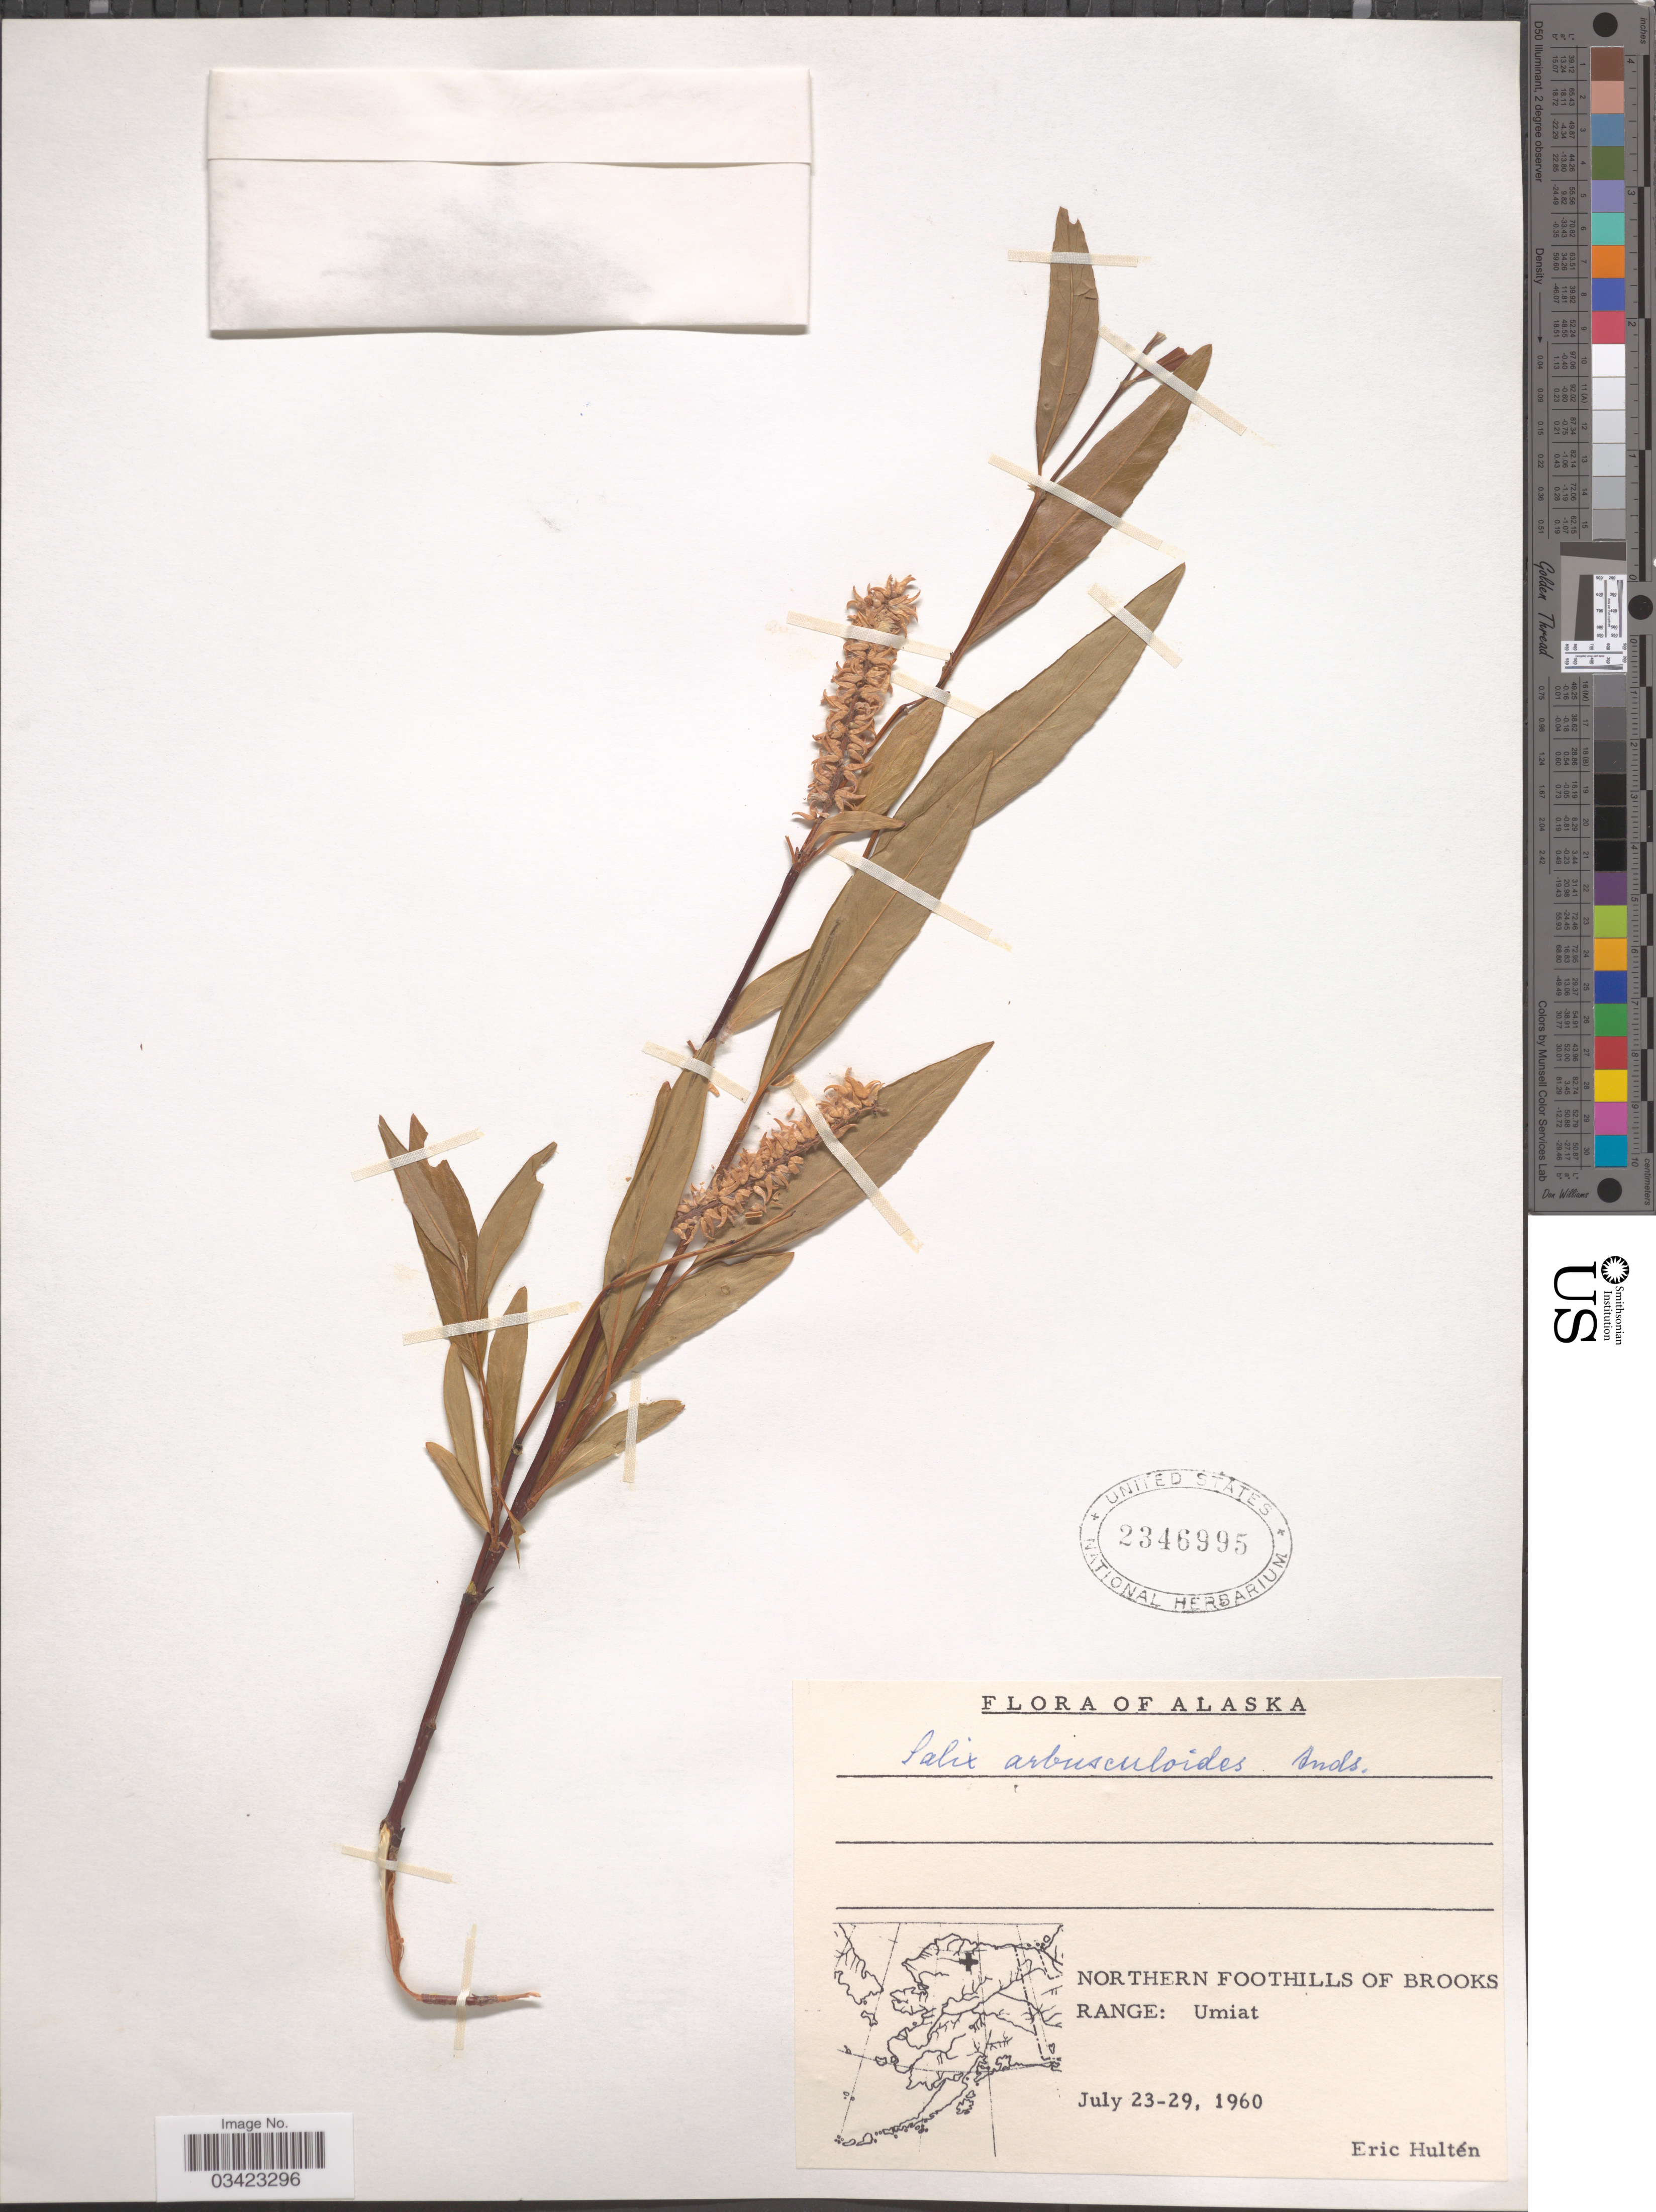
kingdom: Plantae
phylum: Tracheophyta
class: Magnoliopsida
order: Malpighiales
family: Salicaceae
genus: Salix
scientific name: Salix arbusculoides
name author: Andersson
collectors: E. G. Hultén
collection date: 1960-07-23/1960-07-29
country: United States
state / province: Alaska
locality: Northern Foothills of Brooks Range: Umiat.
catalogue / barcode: US 2346995